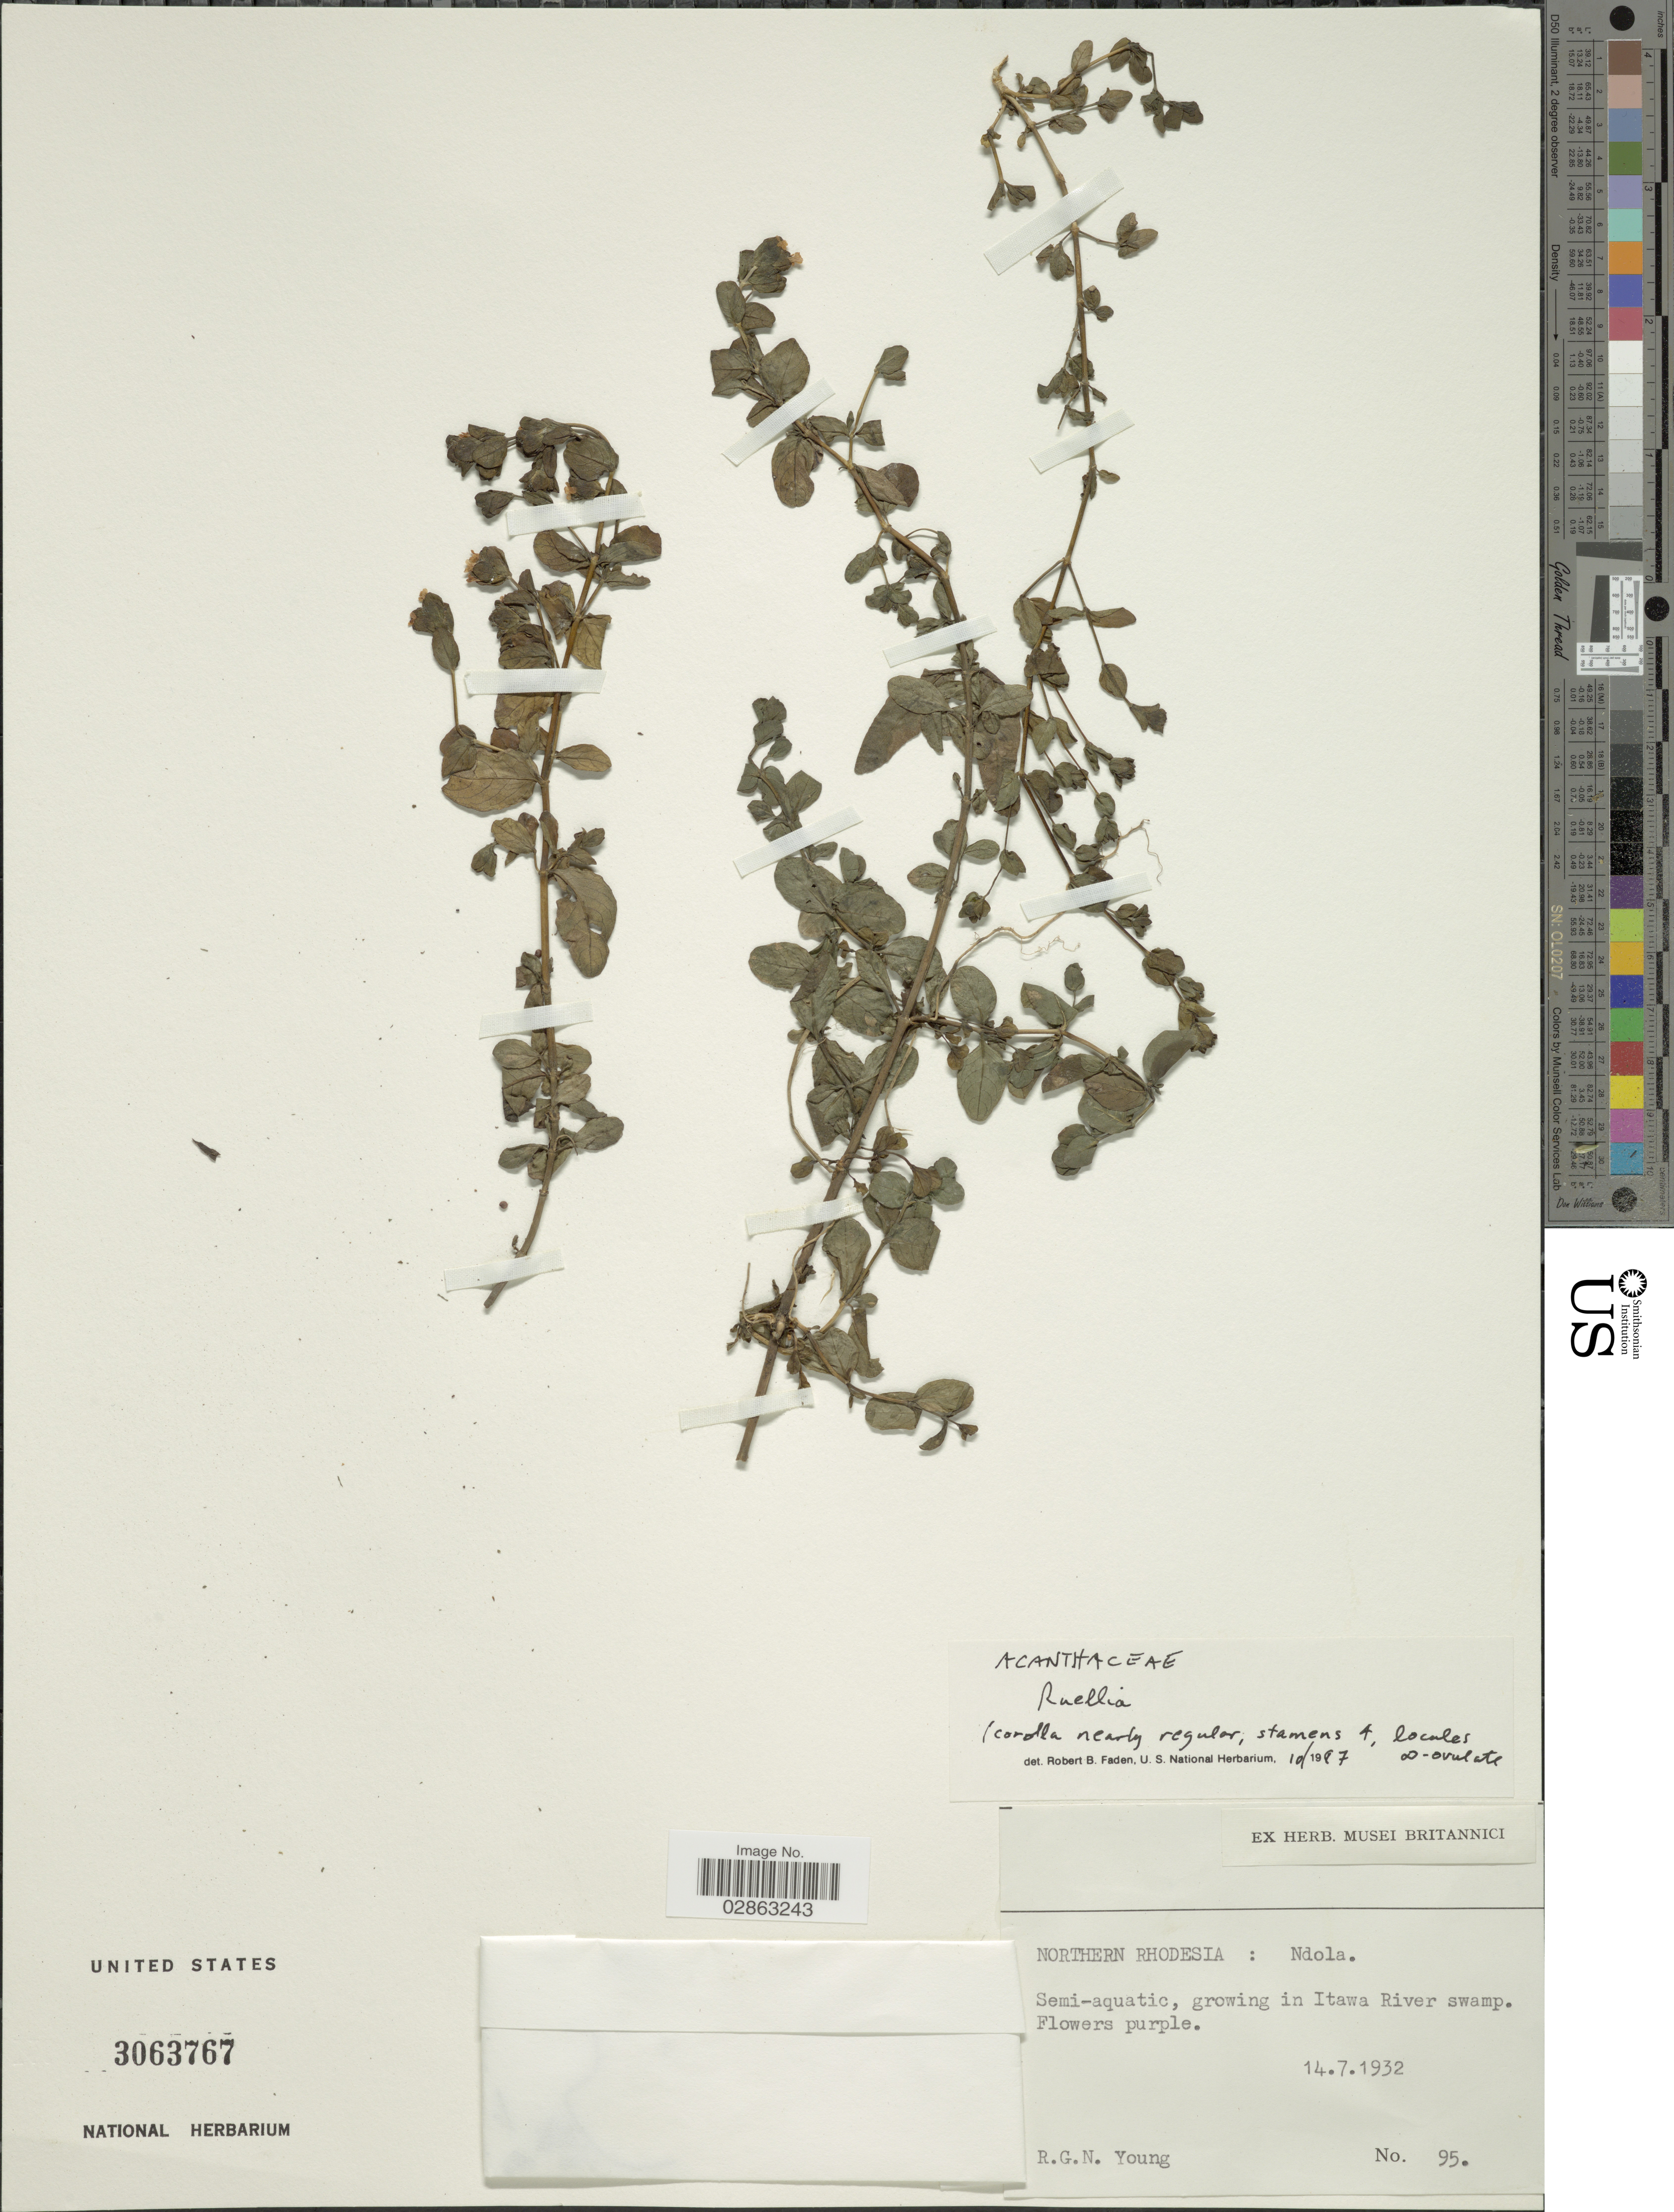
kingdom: Plantae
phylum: Tracheophyta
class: Magnoliopsida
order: Lamiales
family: Acanthaceae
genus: Ruellia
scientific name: Ruellia sp.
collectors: R. Young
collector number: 95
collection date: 1932-07-14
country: Zambia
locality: Northern Rhodesia: Ndola. Itawa River swamp.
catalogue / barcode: US 3063767